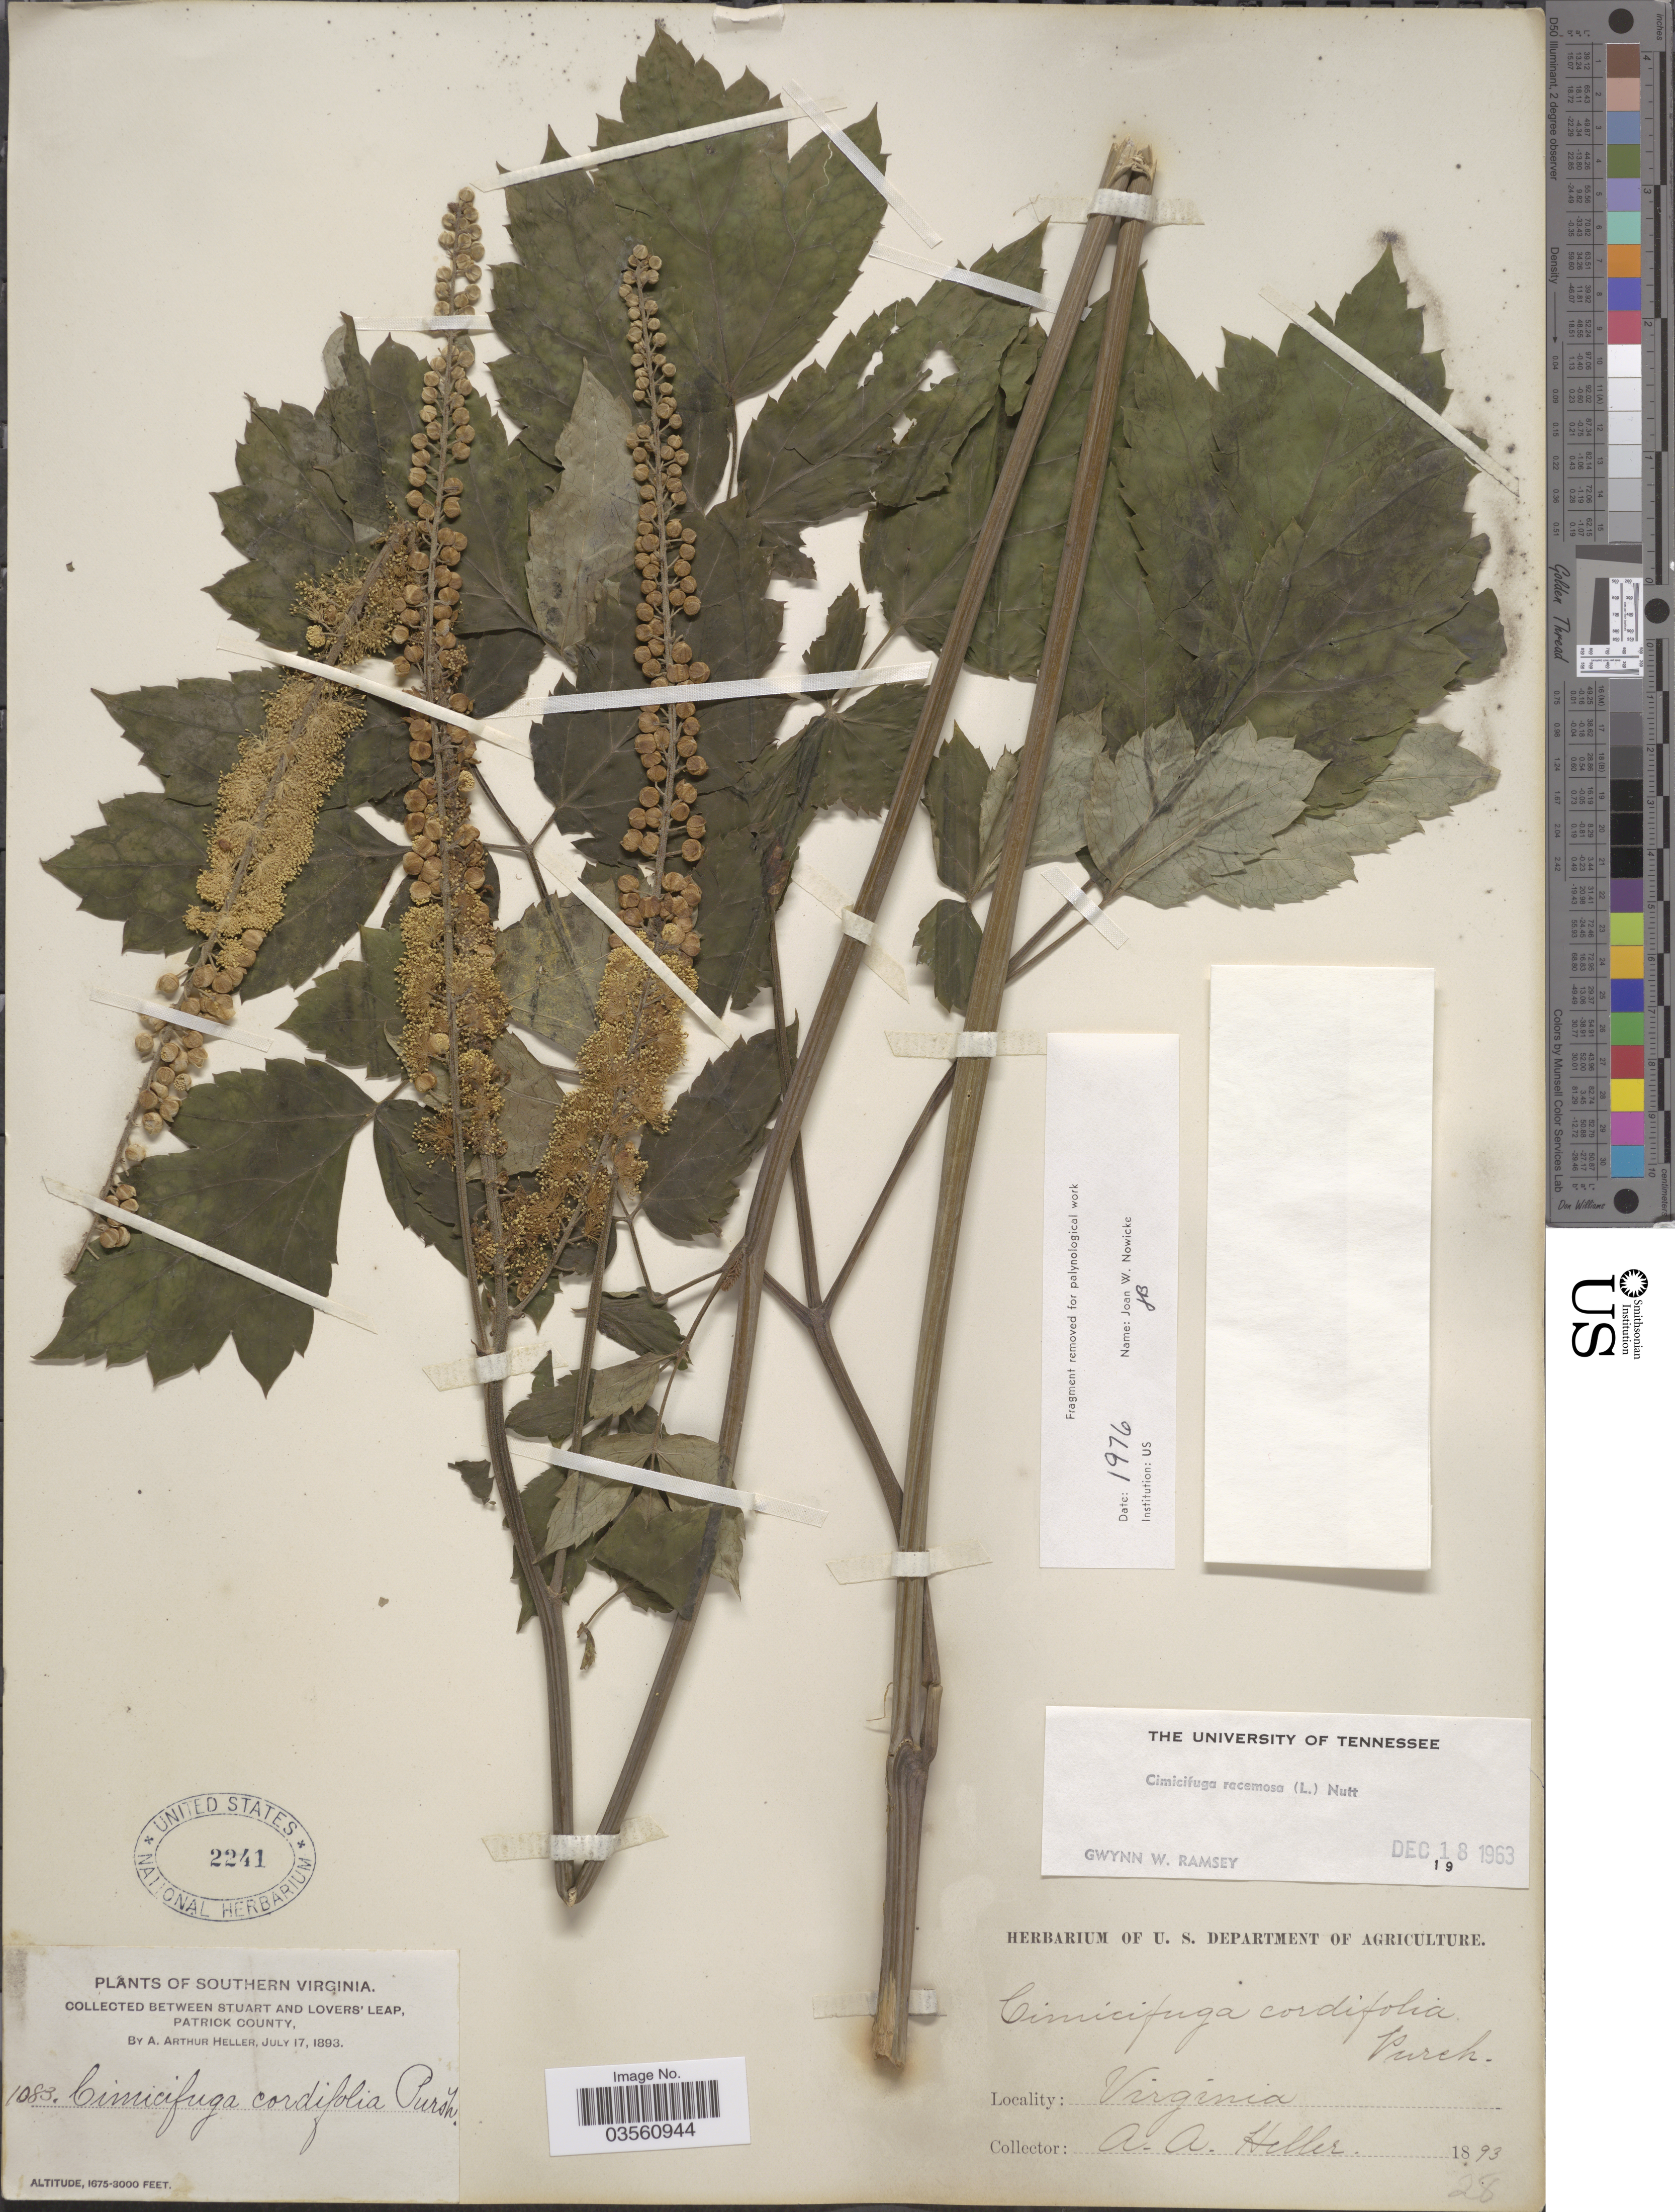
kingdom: Plantae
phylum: Tracheophyta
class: Magnoliopsida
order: Ranunculales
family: Ranunculaceae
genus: Actaea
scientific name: Actaea racemosa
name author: L.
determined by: Strong, M. T., (US), Smithsonian Institution - National Museum of Natural History (UNITED STATES)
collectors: A. A. Heller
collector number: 1083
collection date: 1893-07-17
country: United States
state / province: Virginia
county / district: Patrick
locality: Southern Virginia. Between Stuart and Lover's Leap, Patrick County.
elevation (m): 511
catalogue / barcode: US 2241